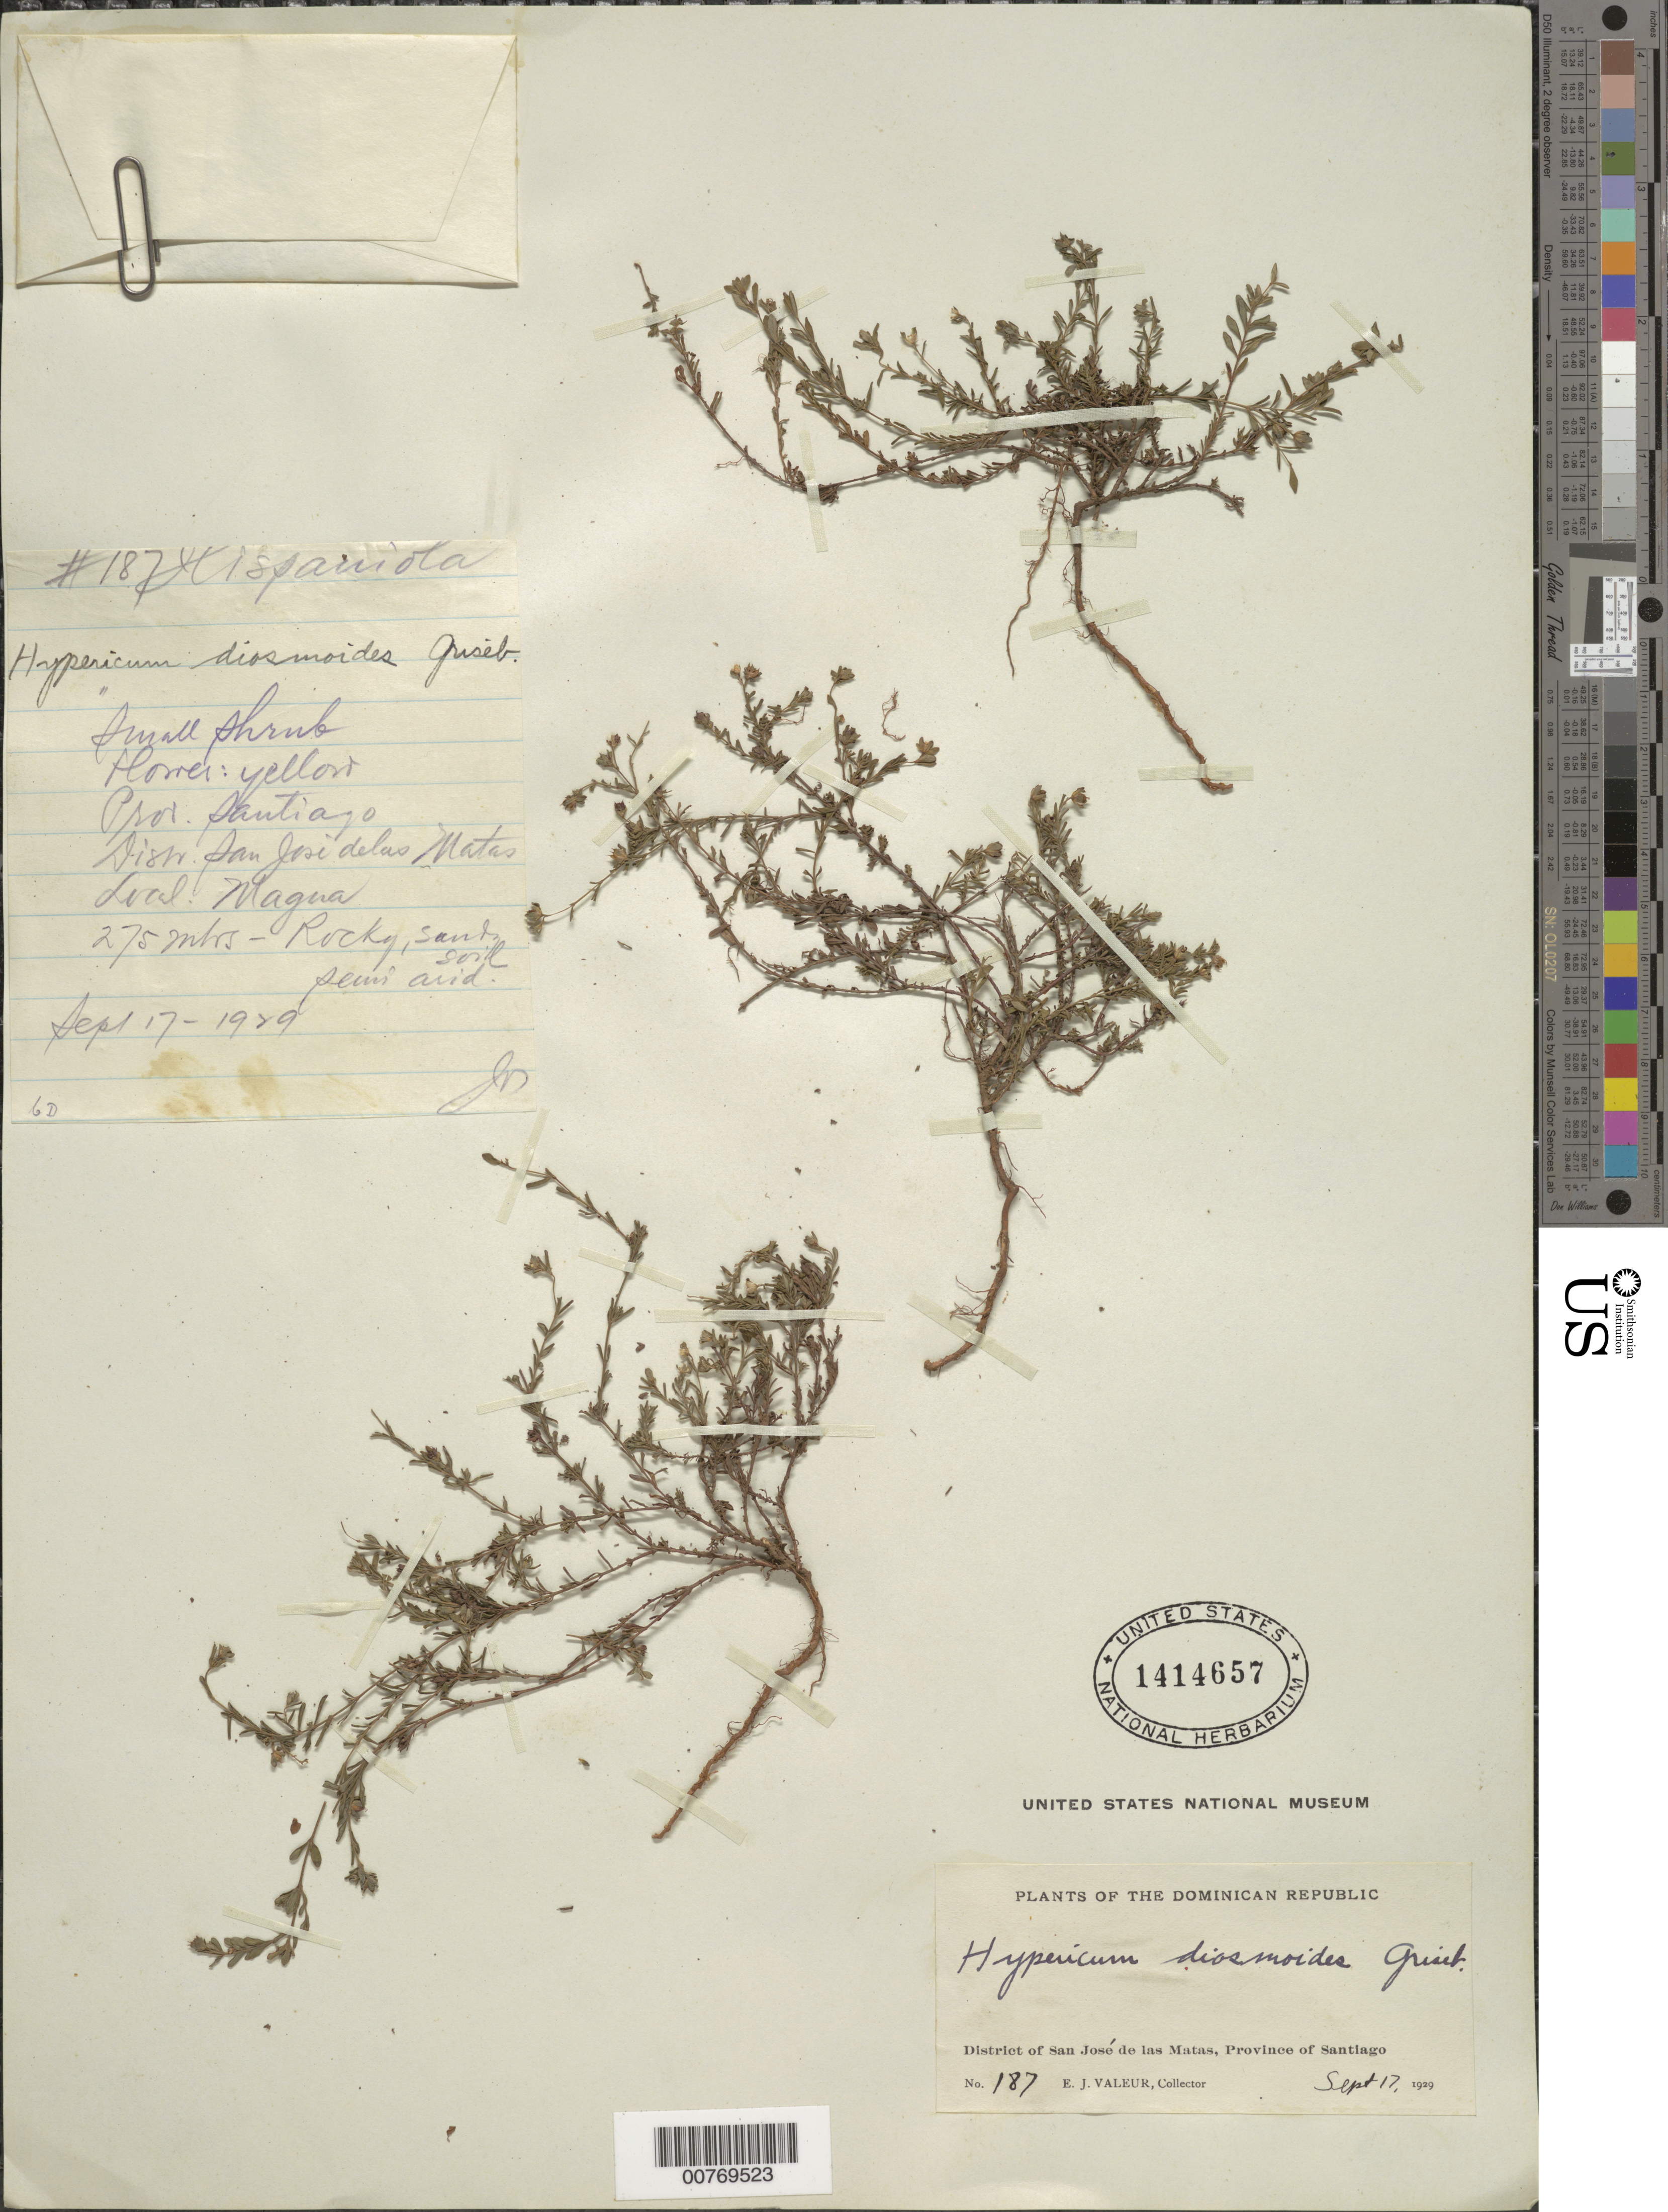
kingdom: Plantae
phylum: Tracheophyta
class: Magnoliopsida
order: Malpighiales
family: Hypericaceae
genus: Hypericum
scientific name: Hypericum diosmoides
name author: Griseb.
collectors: E. Valeur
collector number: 187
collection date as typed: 17 Sep 1929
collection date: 1929-09-17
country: Dominican Republic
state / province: Santiago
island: Hispaniola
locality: San José de las Matas, Magua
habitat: Rocky, sands soil, semi arid.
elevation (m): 275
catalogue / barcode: US 1414657